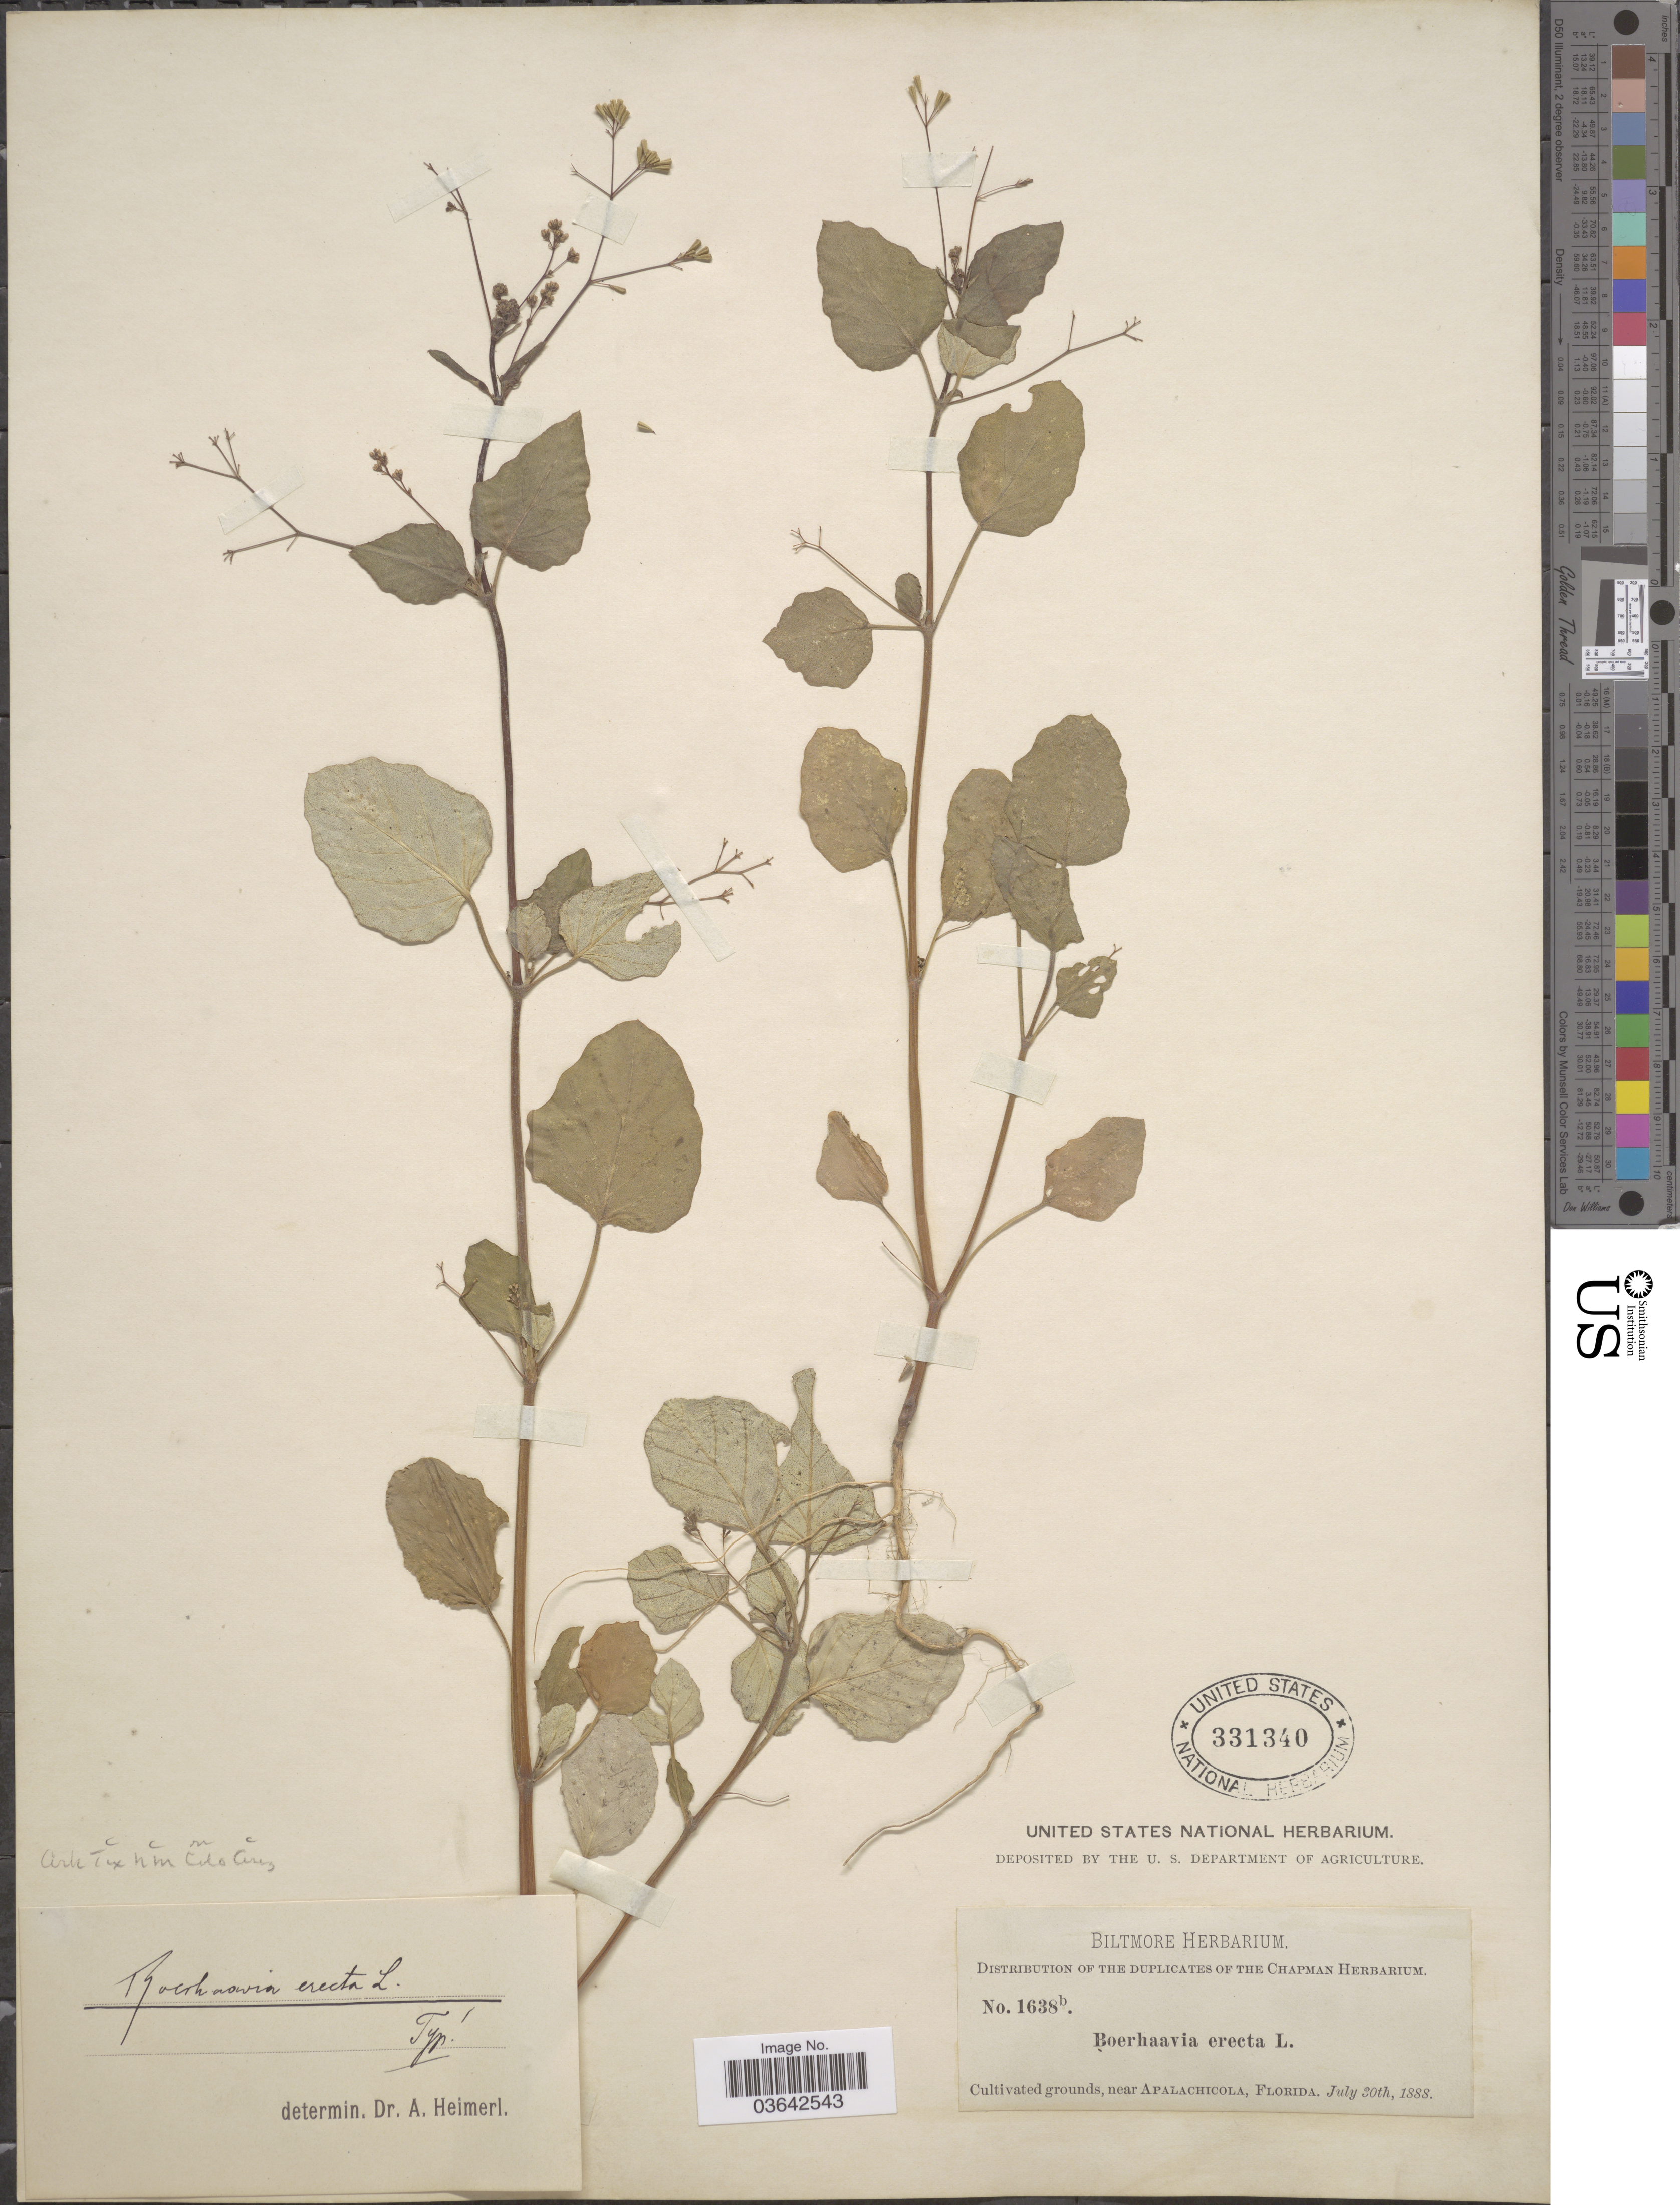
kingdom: Plantae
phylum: Tracheophyta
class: Magnoliopsida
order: Caryophyllales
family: Nyctaginaceae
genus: Boerhavia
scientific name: Boerhavia erecta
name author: L.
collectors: ex herb. Biltmore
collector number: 1638b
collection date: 1888-07-30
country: United States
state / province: Florida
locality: Near Apalachicola.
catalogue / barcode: US 331340